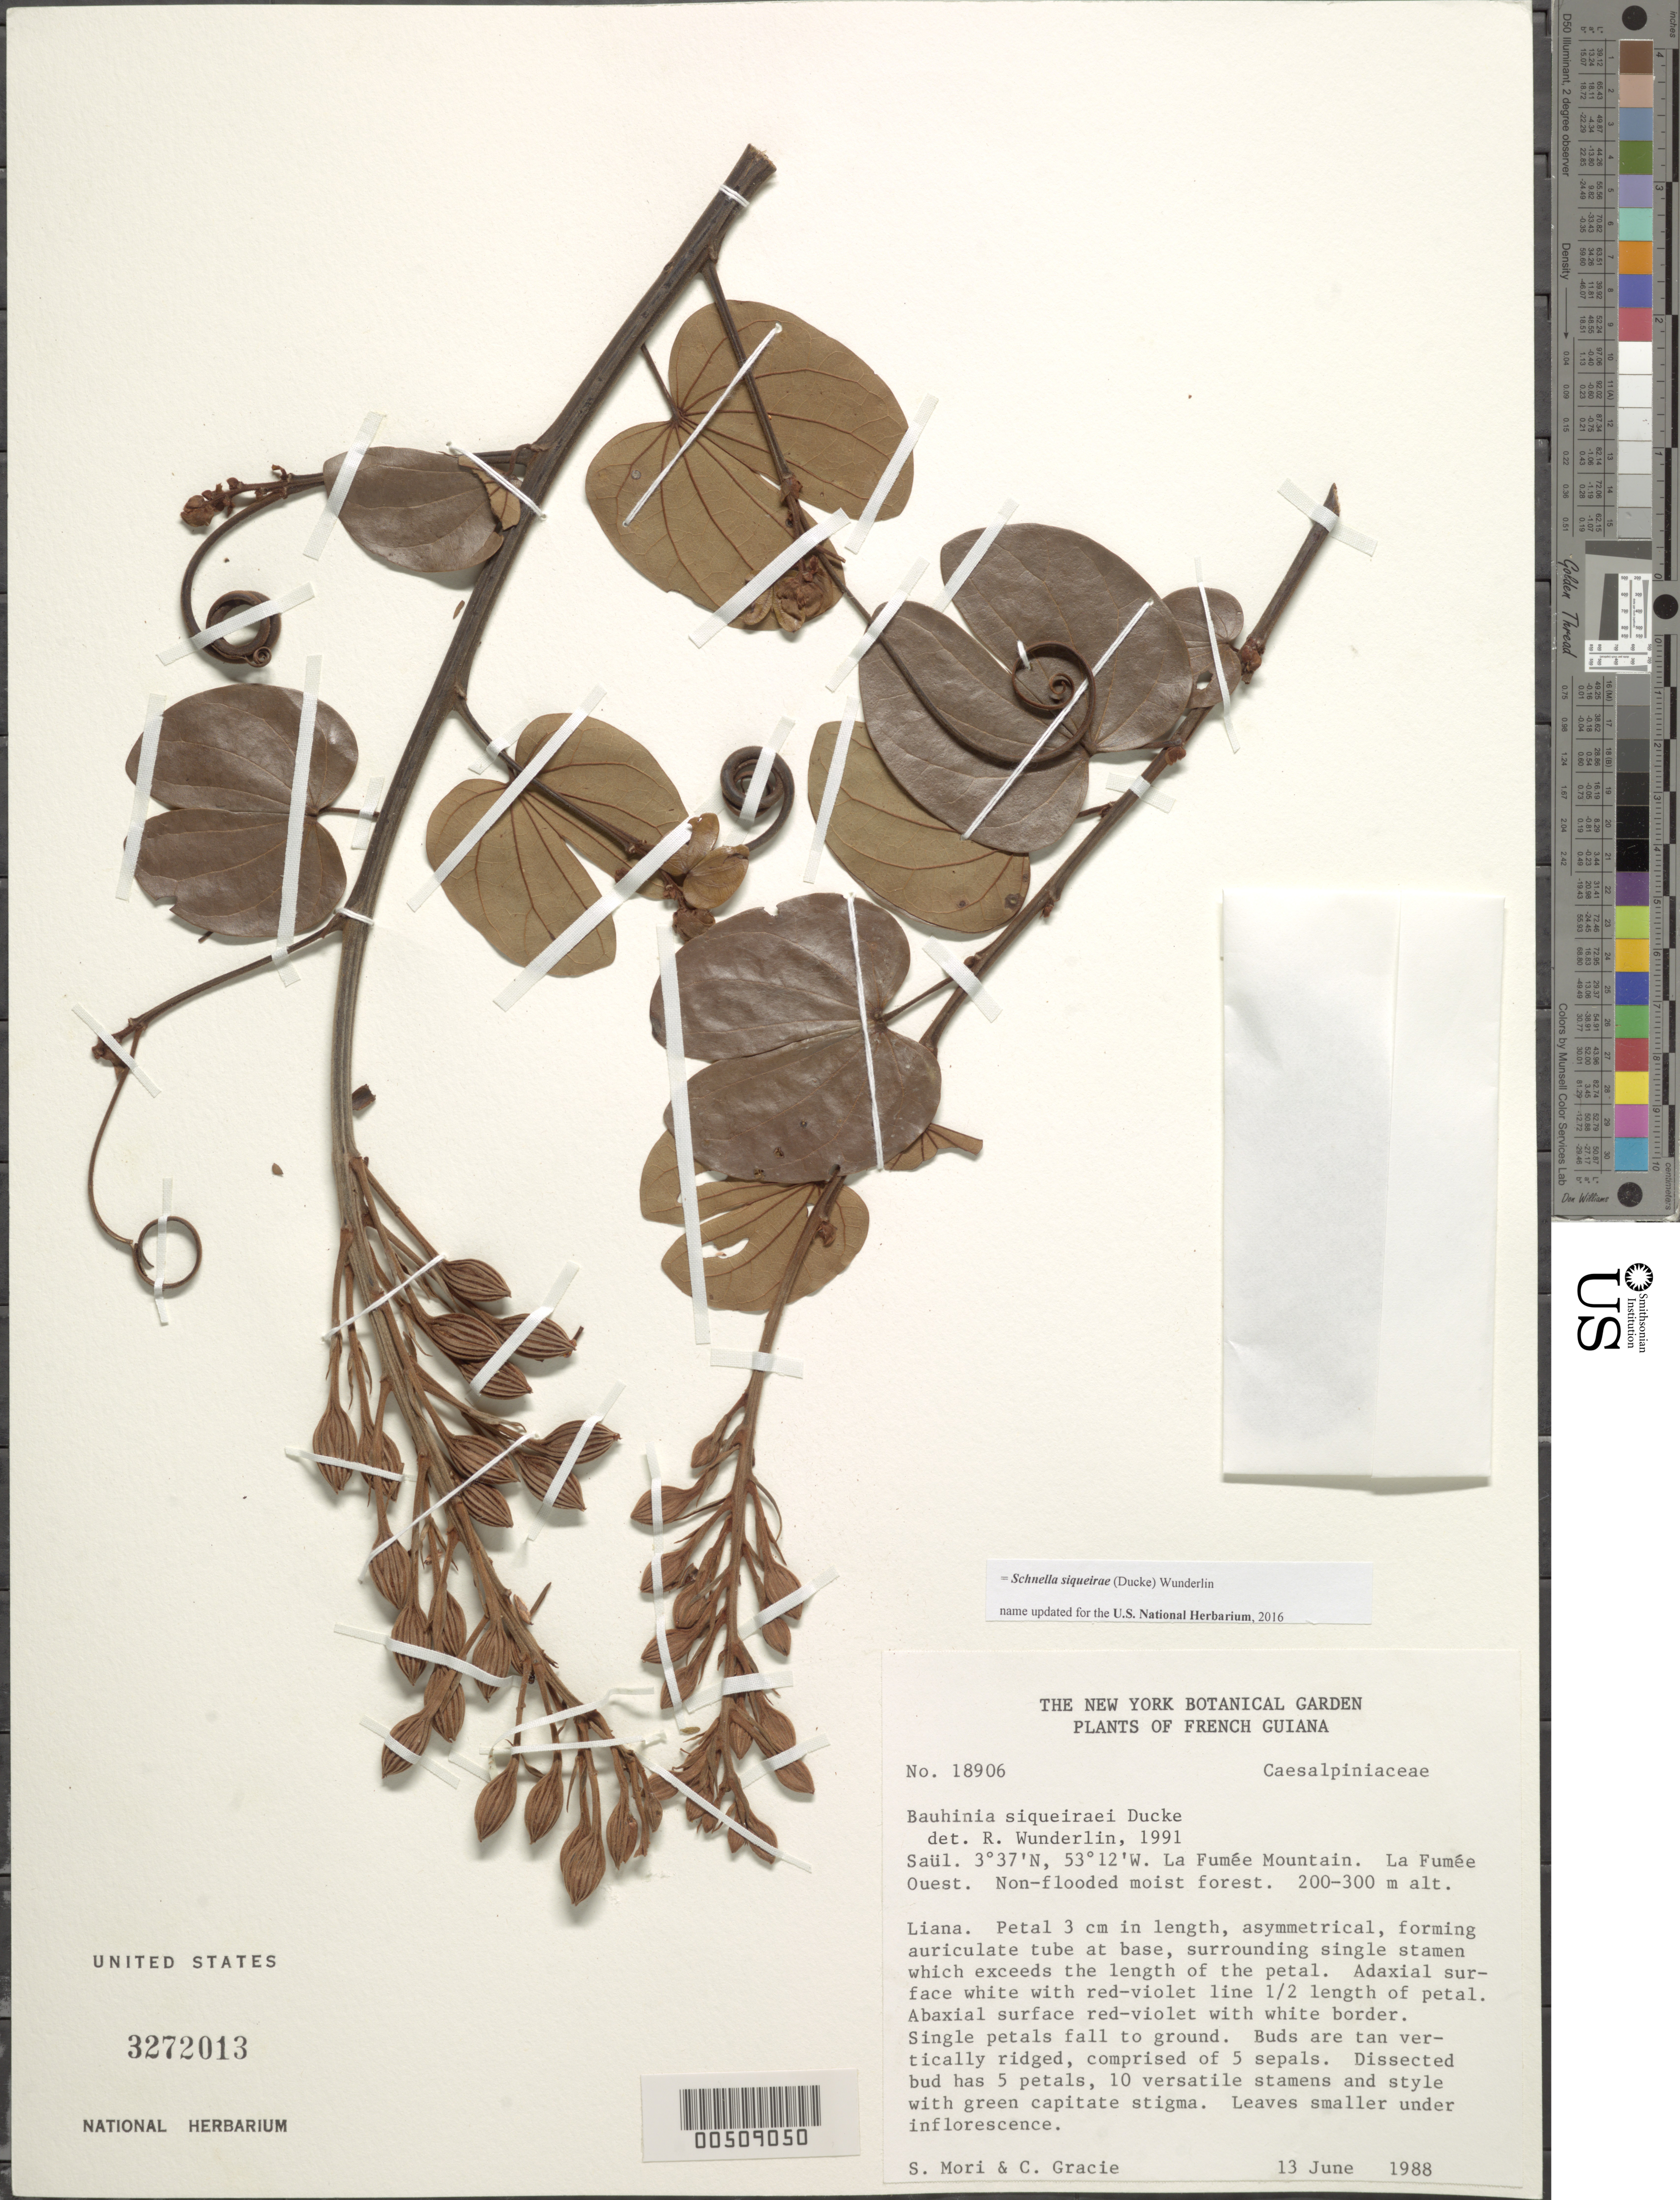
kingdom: Plantae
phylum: Tracheophyta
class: Magnoliopsida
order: Fabales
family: Fabaceae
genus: Schnella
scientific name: Schnella siqueirae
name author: (Ducke) Wunderlin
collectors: S. Mori & C. A. Gracie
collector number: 18906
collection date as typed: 13 Jun 1988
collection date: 1988-06-13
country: French Guiana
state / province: Saint-Laurent-du-Maroni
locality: Saul, la fumee mountain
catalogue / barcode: US 3272013